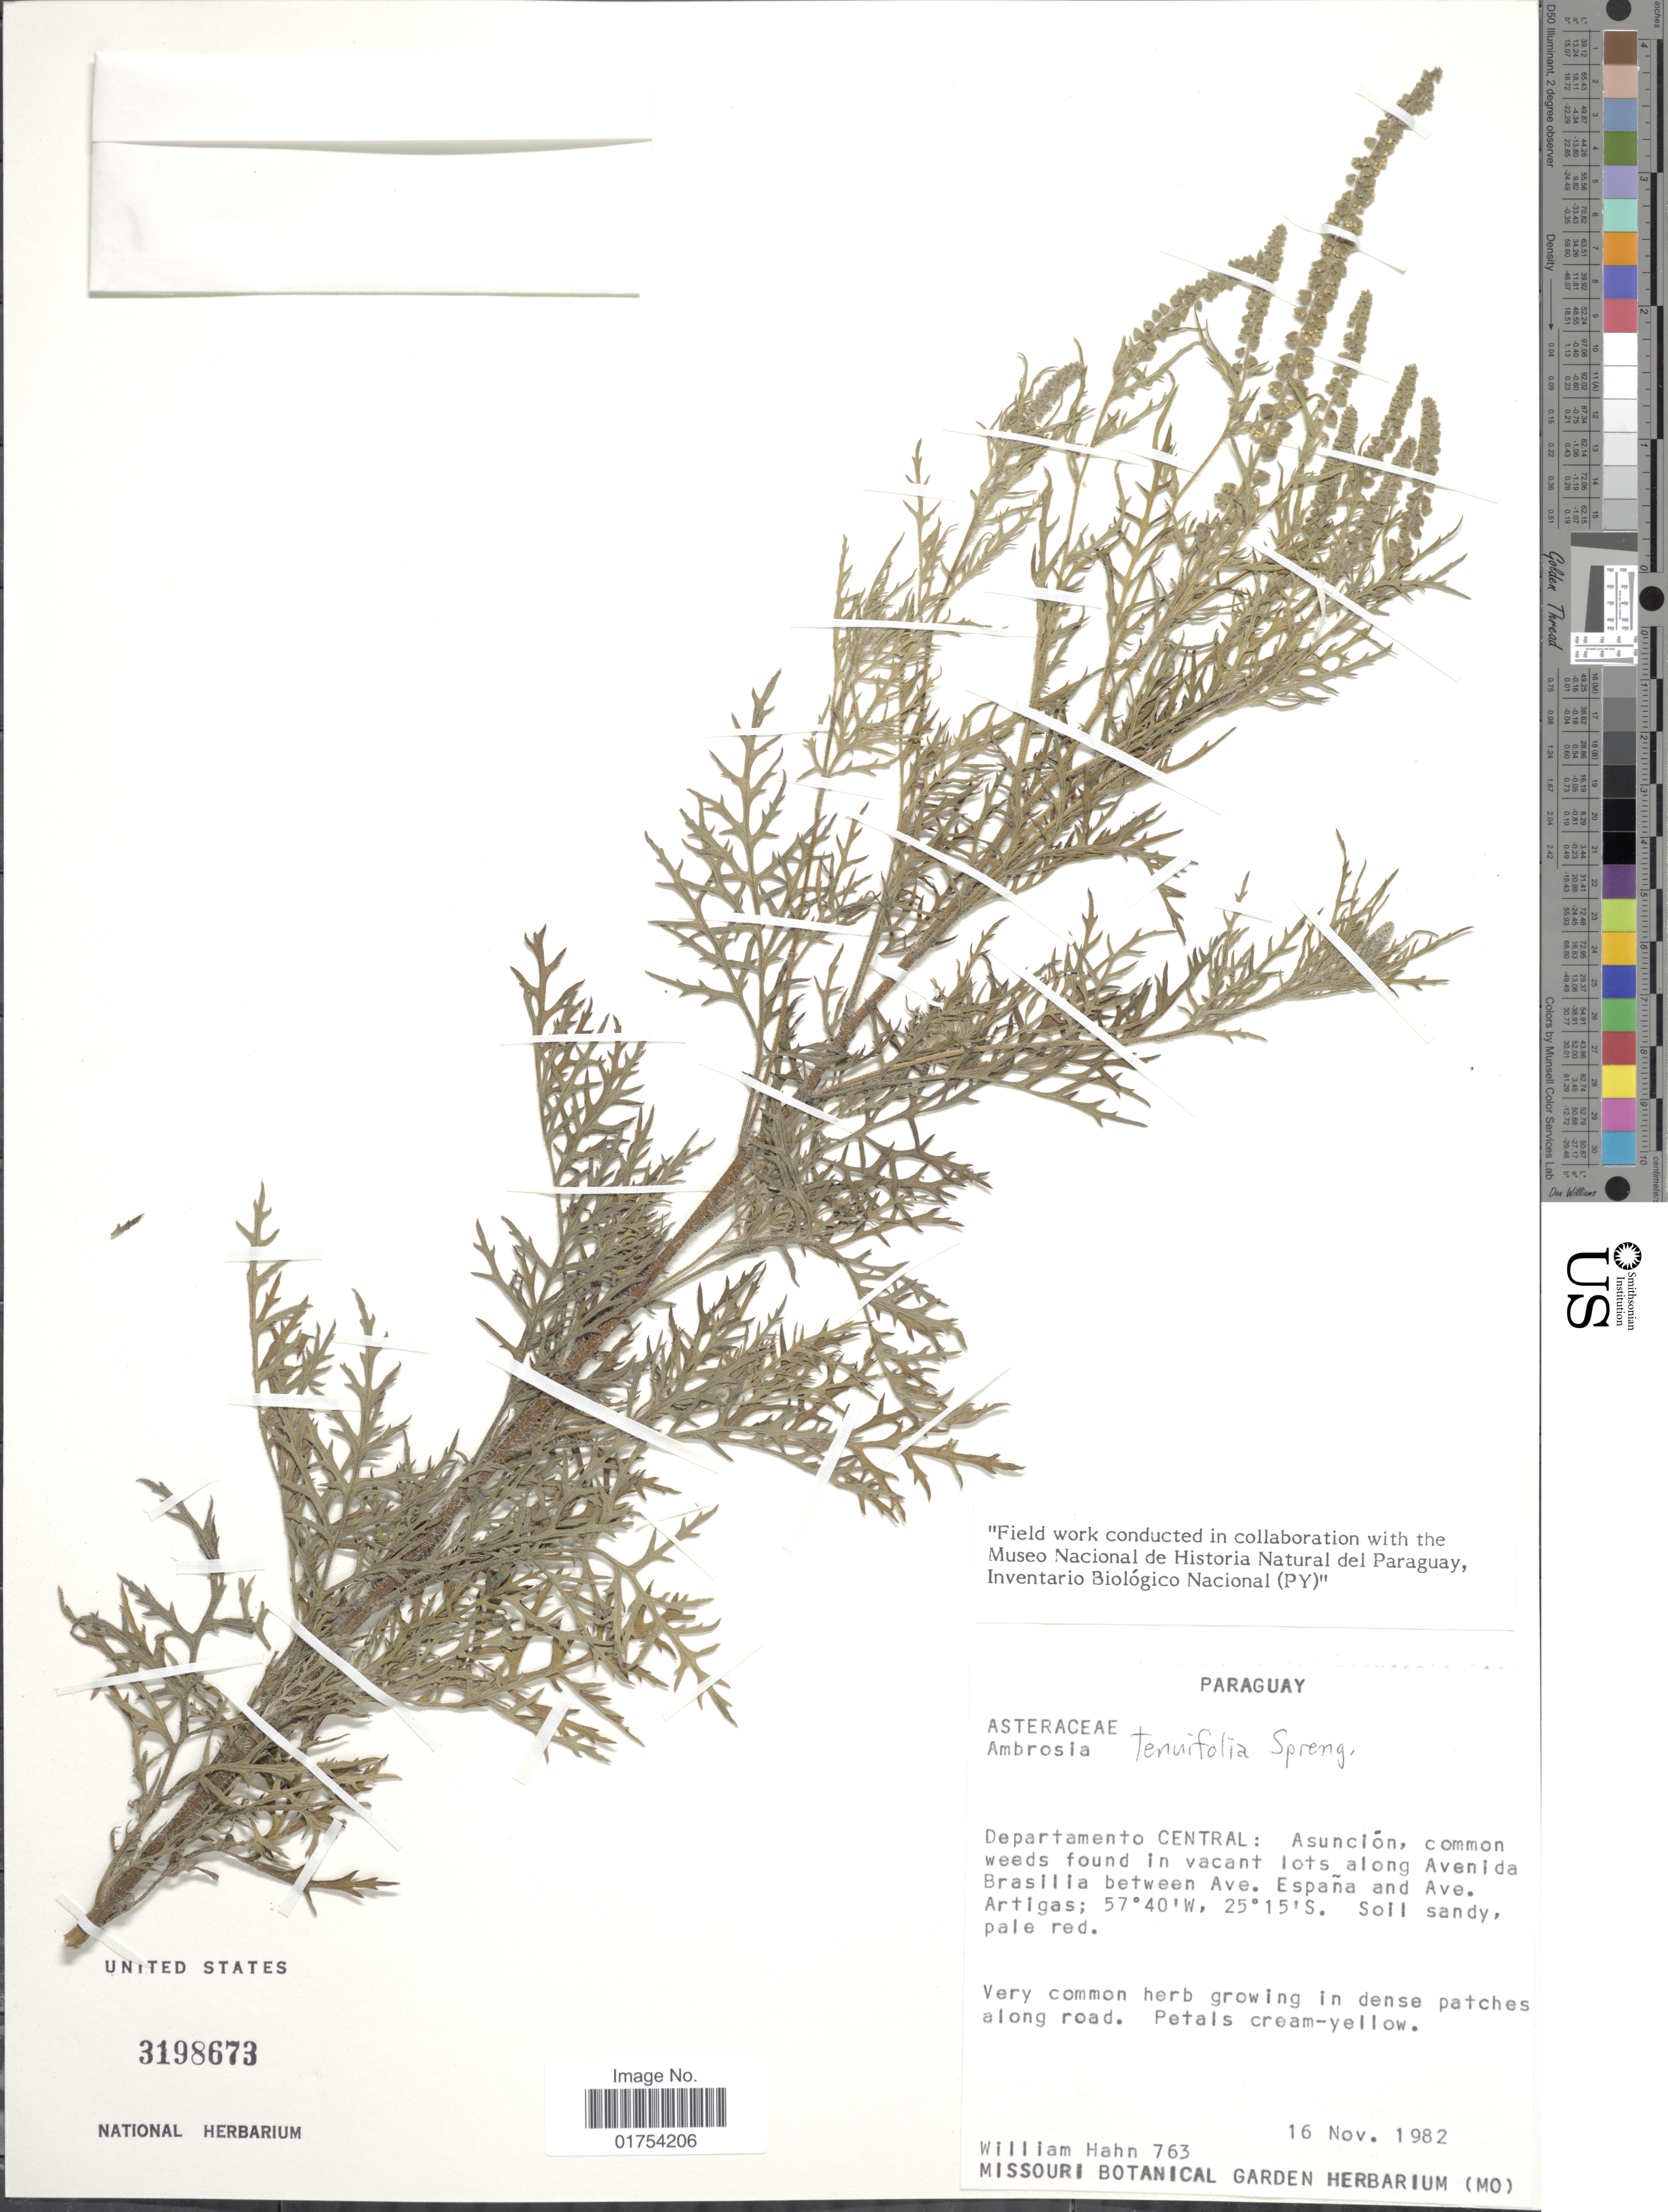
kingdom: Plantae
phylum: Tracheophyta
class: Magnoliopsida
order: Asterales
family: Asteraceae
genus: Ambrosia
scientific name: Ambrosia tenuifolia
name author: Spreng.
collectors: W. J. Hahn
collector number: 763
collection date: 1982-11-16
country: Paraguay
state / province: Central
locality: Asuncion, along Avenida Brasilia between Ave. Espana and Ave. Artigas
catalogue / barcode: US 3198673